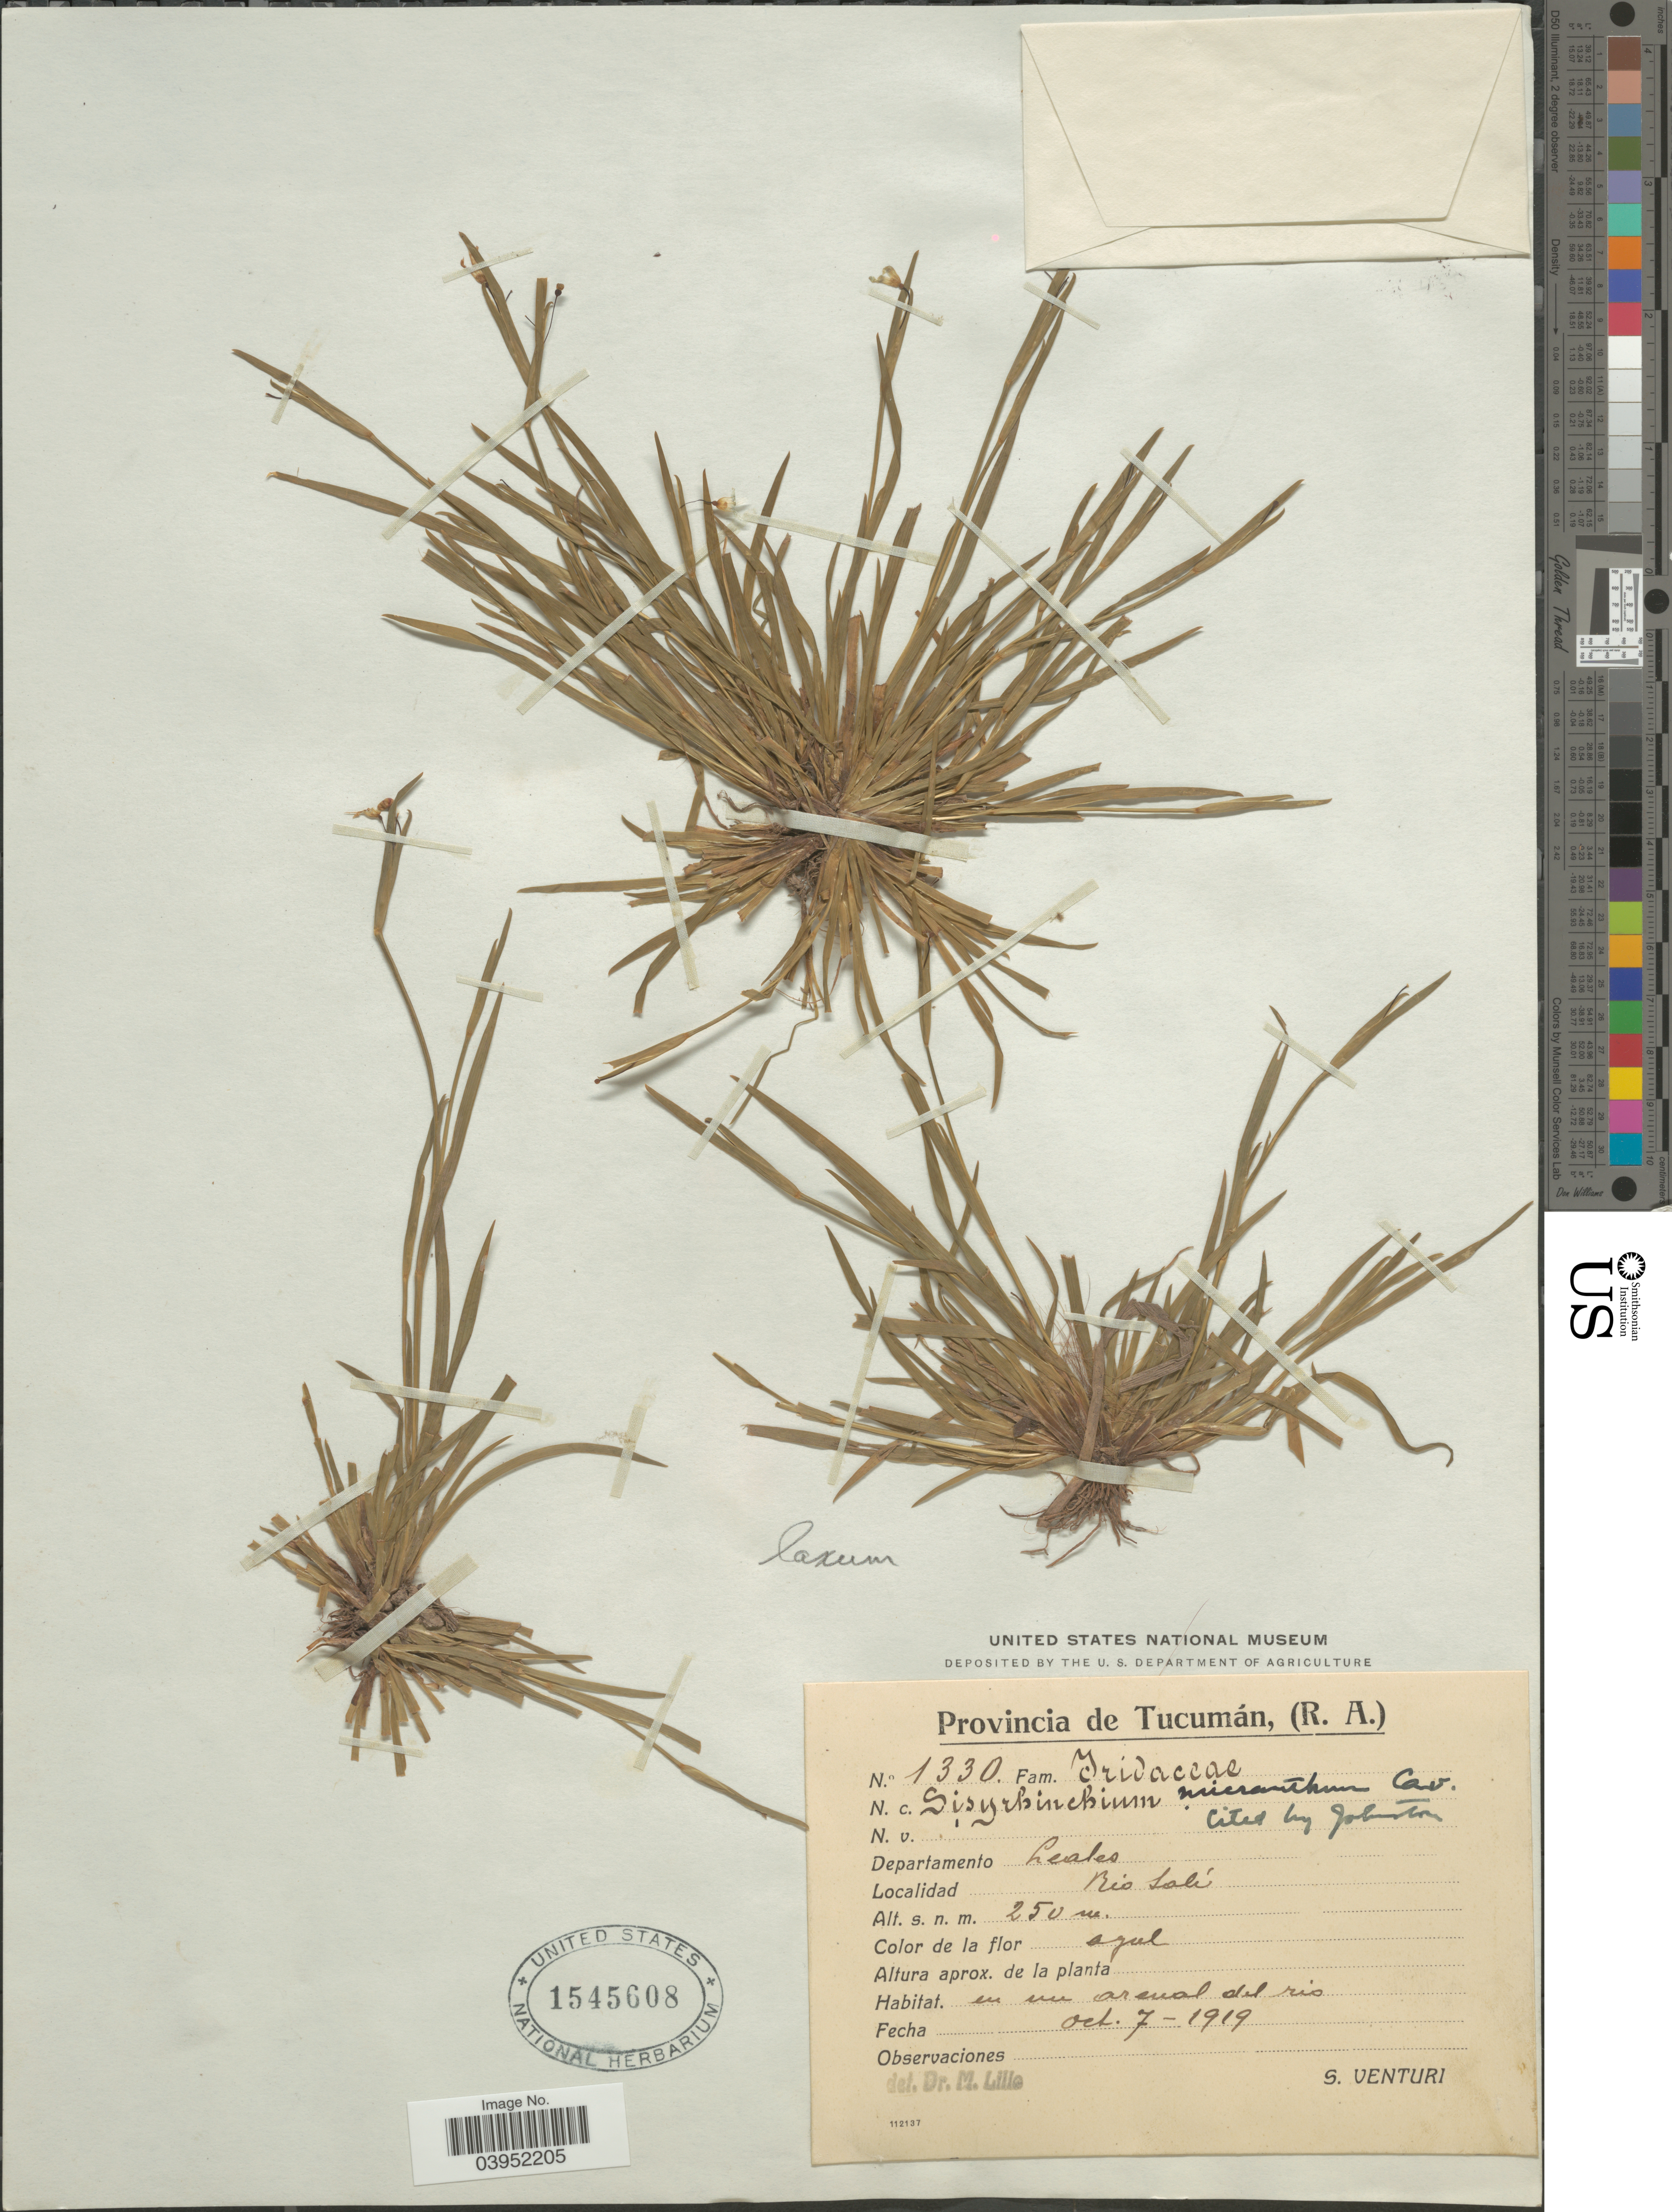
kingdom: Plantae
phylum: Tracheophyta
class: Liliopsida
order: Asparagales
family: Iridaceae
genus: Sisyrinchium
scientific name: Sisyrinchium micranthum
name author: Cav.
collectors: S. Venturi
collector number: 1330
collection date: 1919-10-07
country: Argentina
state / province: Tucuman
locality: Departamento Leales. Rio Sali.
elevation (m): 250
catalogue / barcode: US 1545608